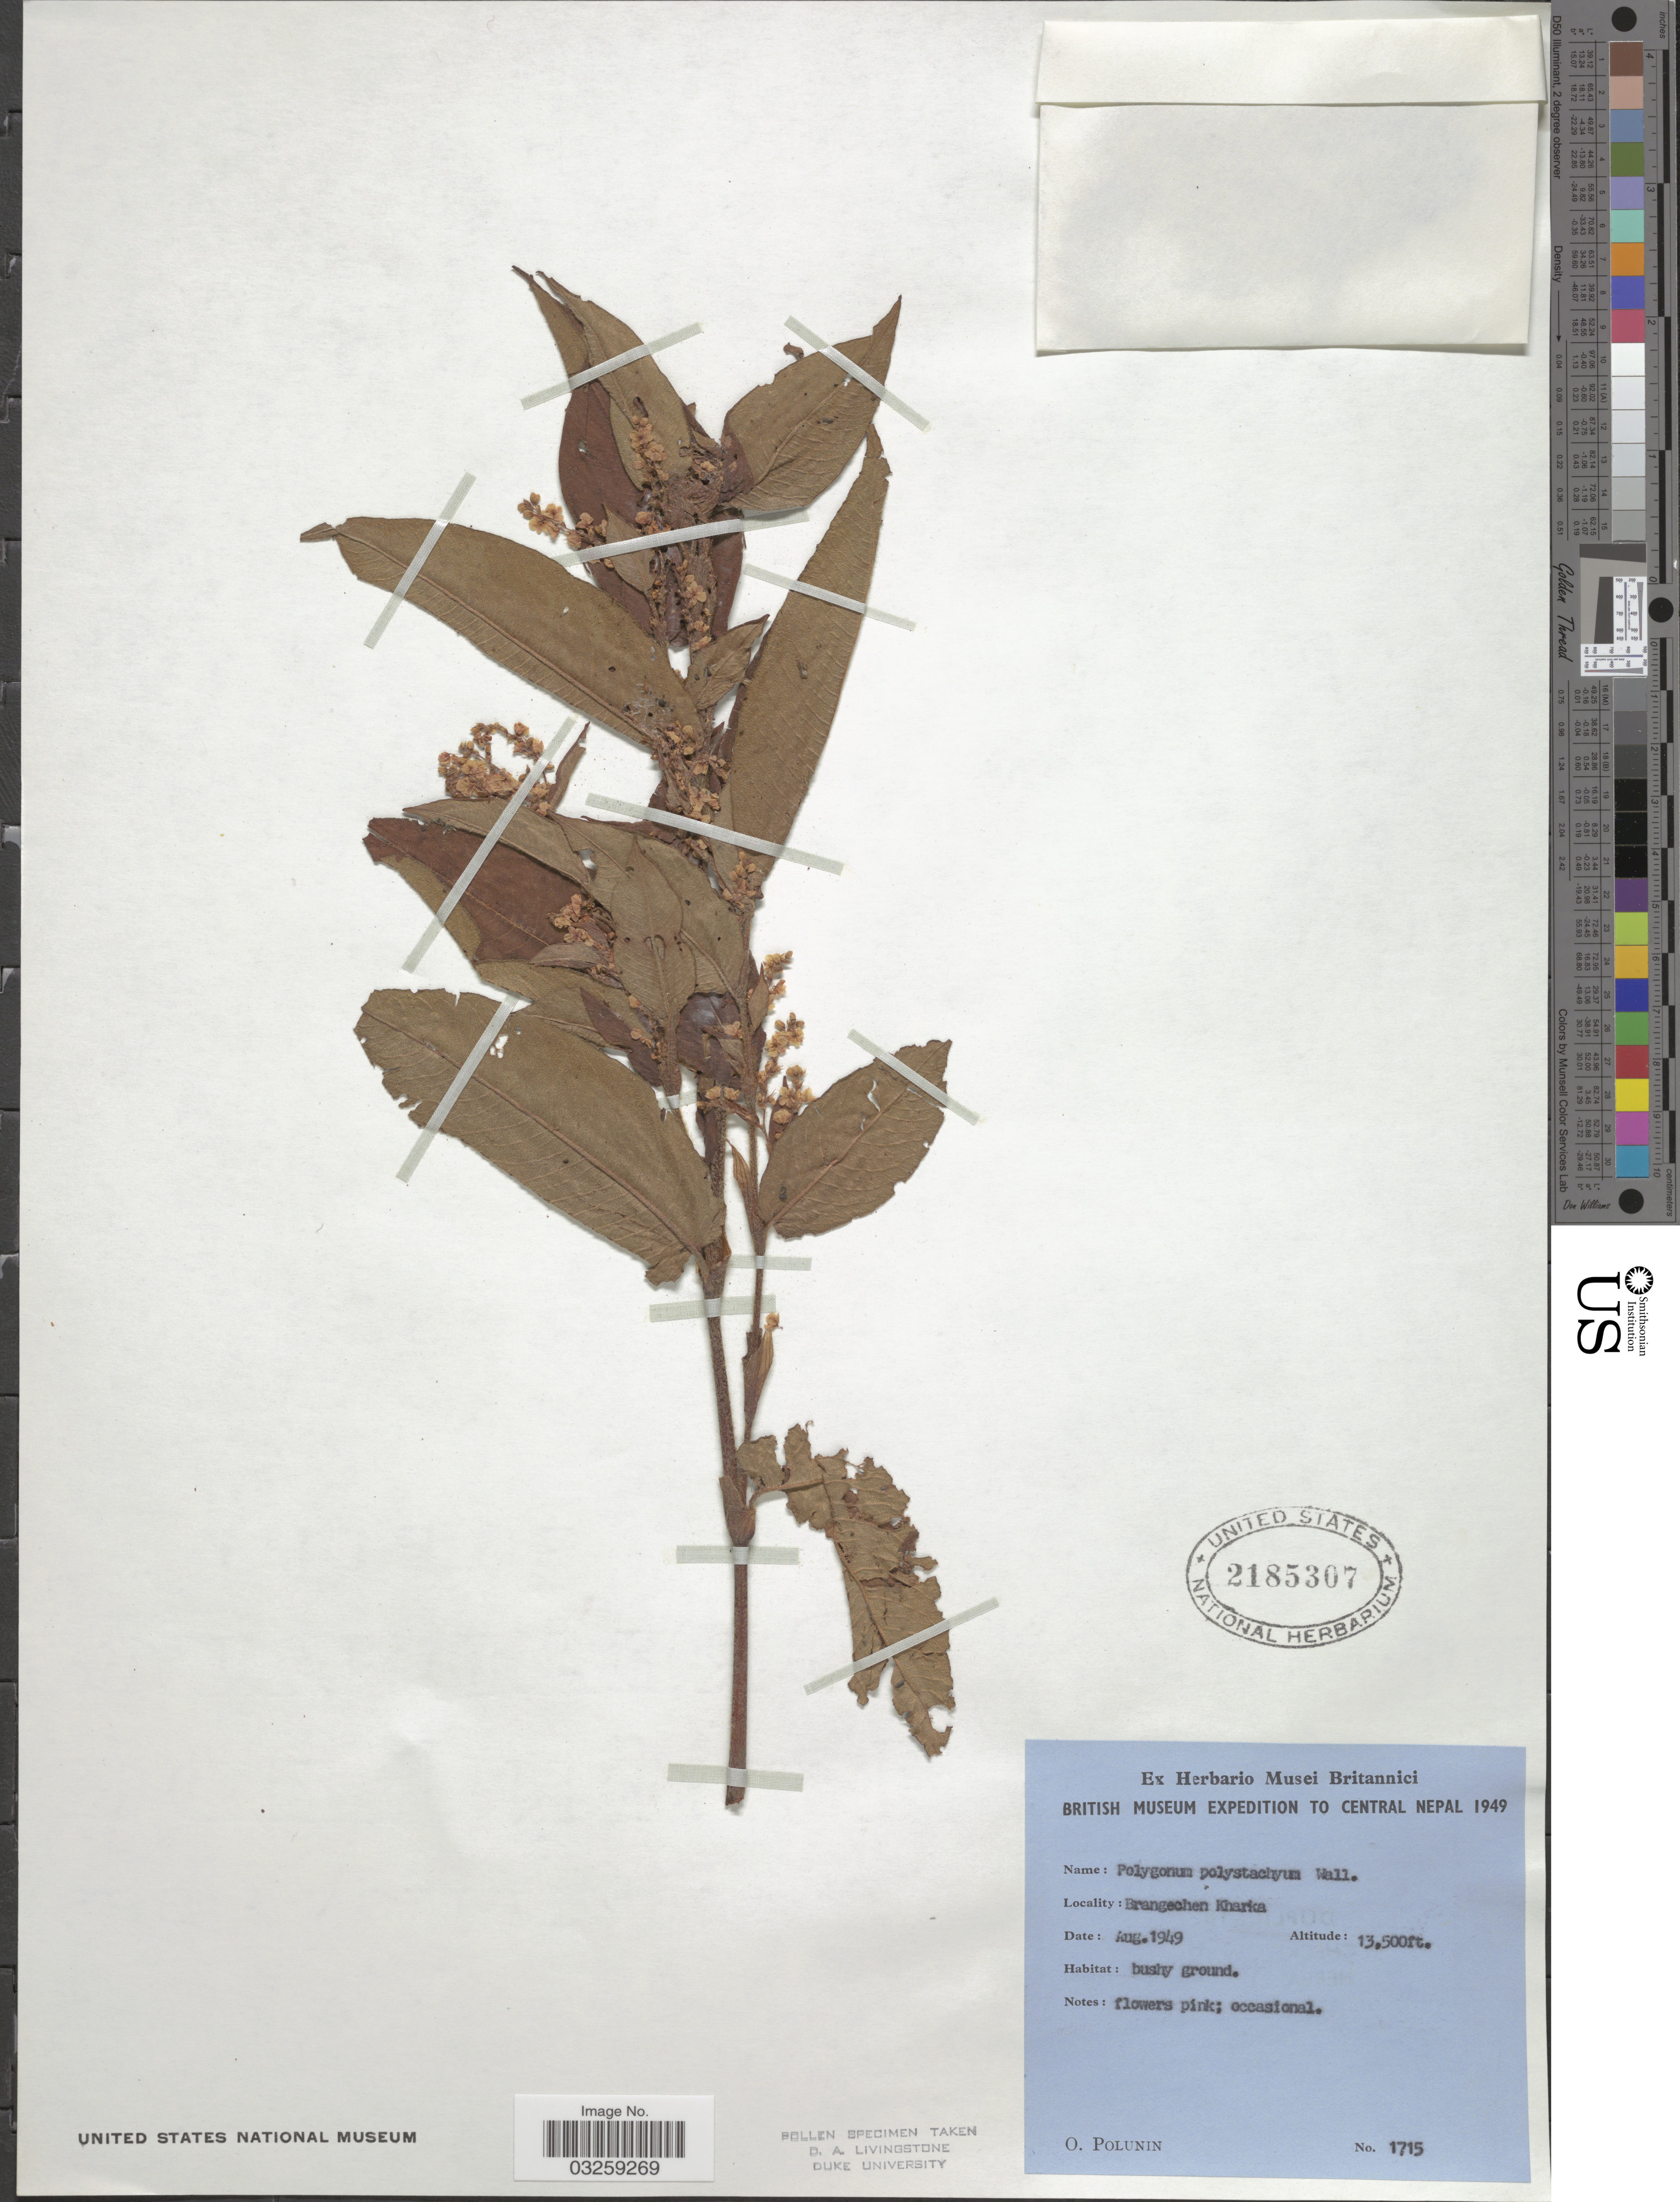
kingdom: Plantae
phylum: Tracheophyta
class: Magnoliopsida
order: Caryophyllales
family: Polygonaceae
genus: Koenigia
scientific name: Koenigia polystachya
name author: (Wall. ex Meisn.) T.M. Schust. & Reveal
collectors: O. V. Polunin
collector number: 1715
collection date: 1949-08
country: Nepal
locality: Central Nepal. Brangeche Kharka.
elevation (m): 4115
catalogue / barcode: US 2185307